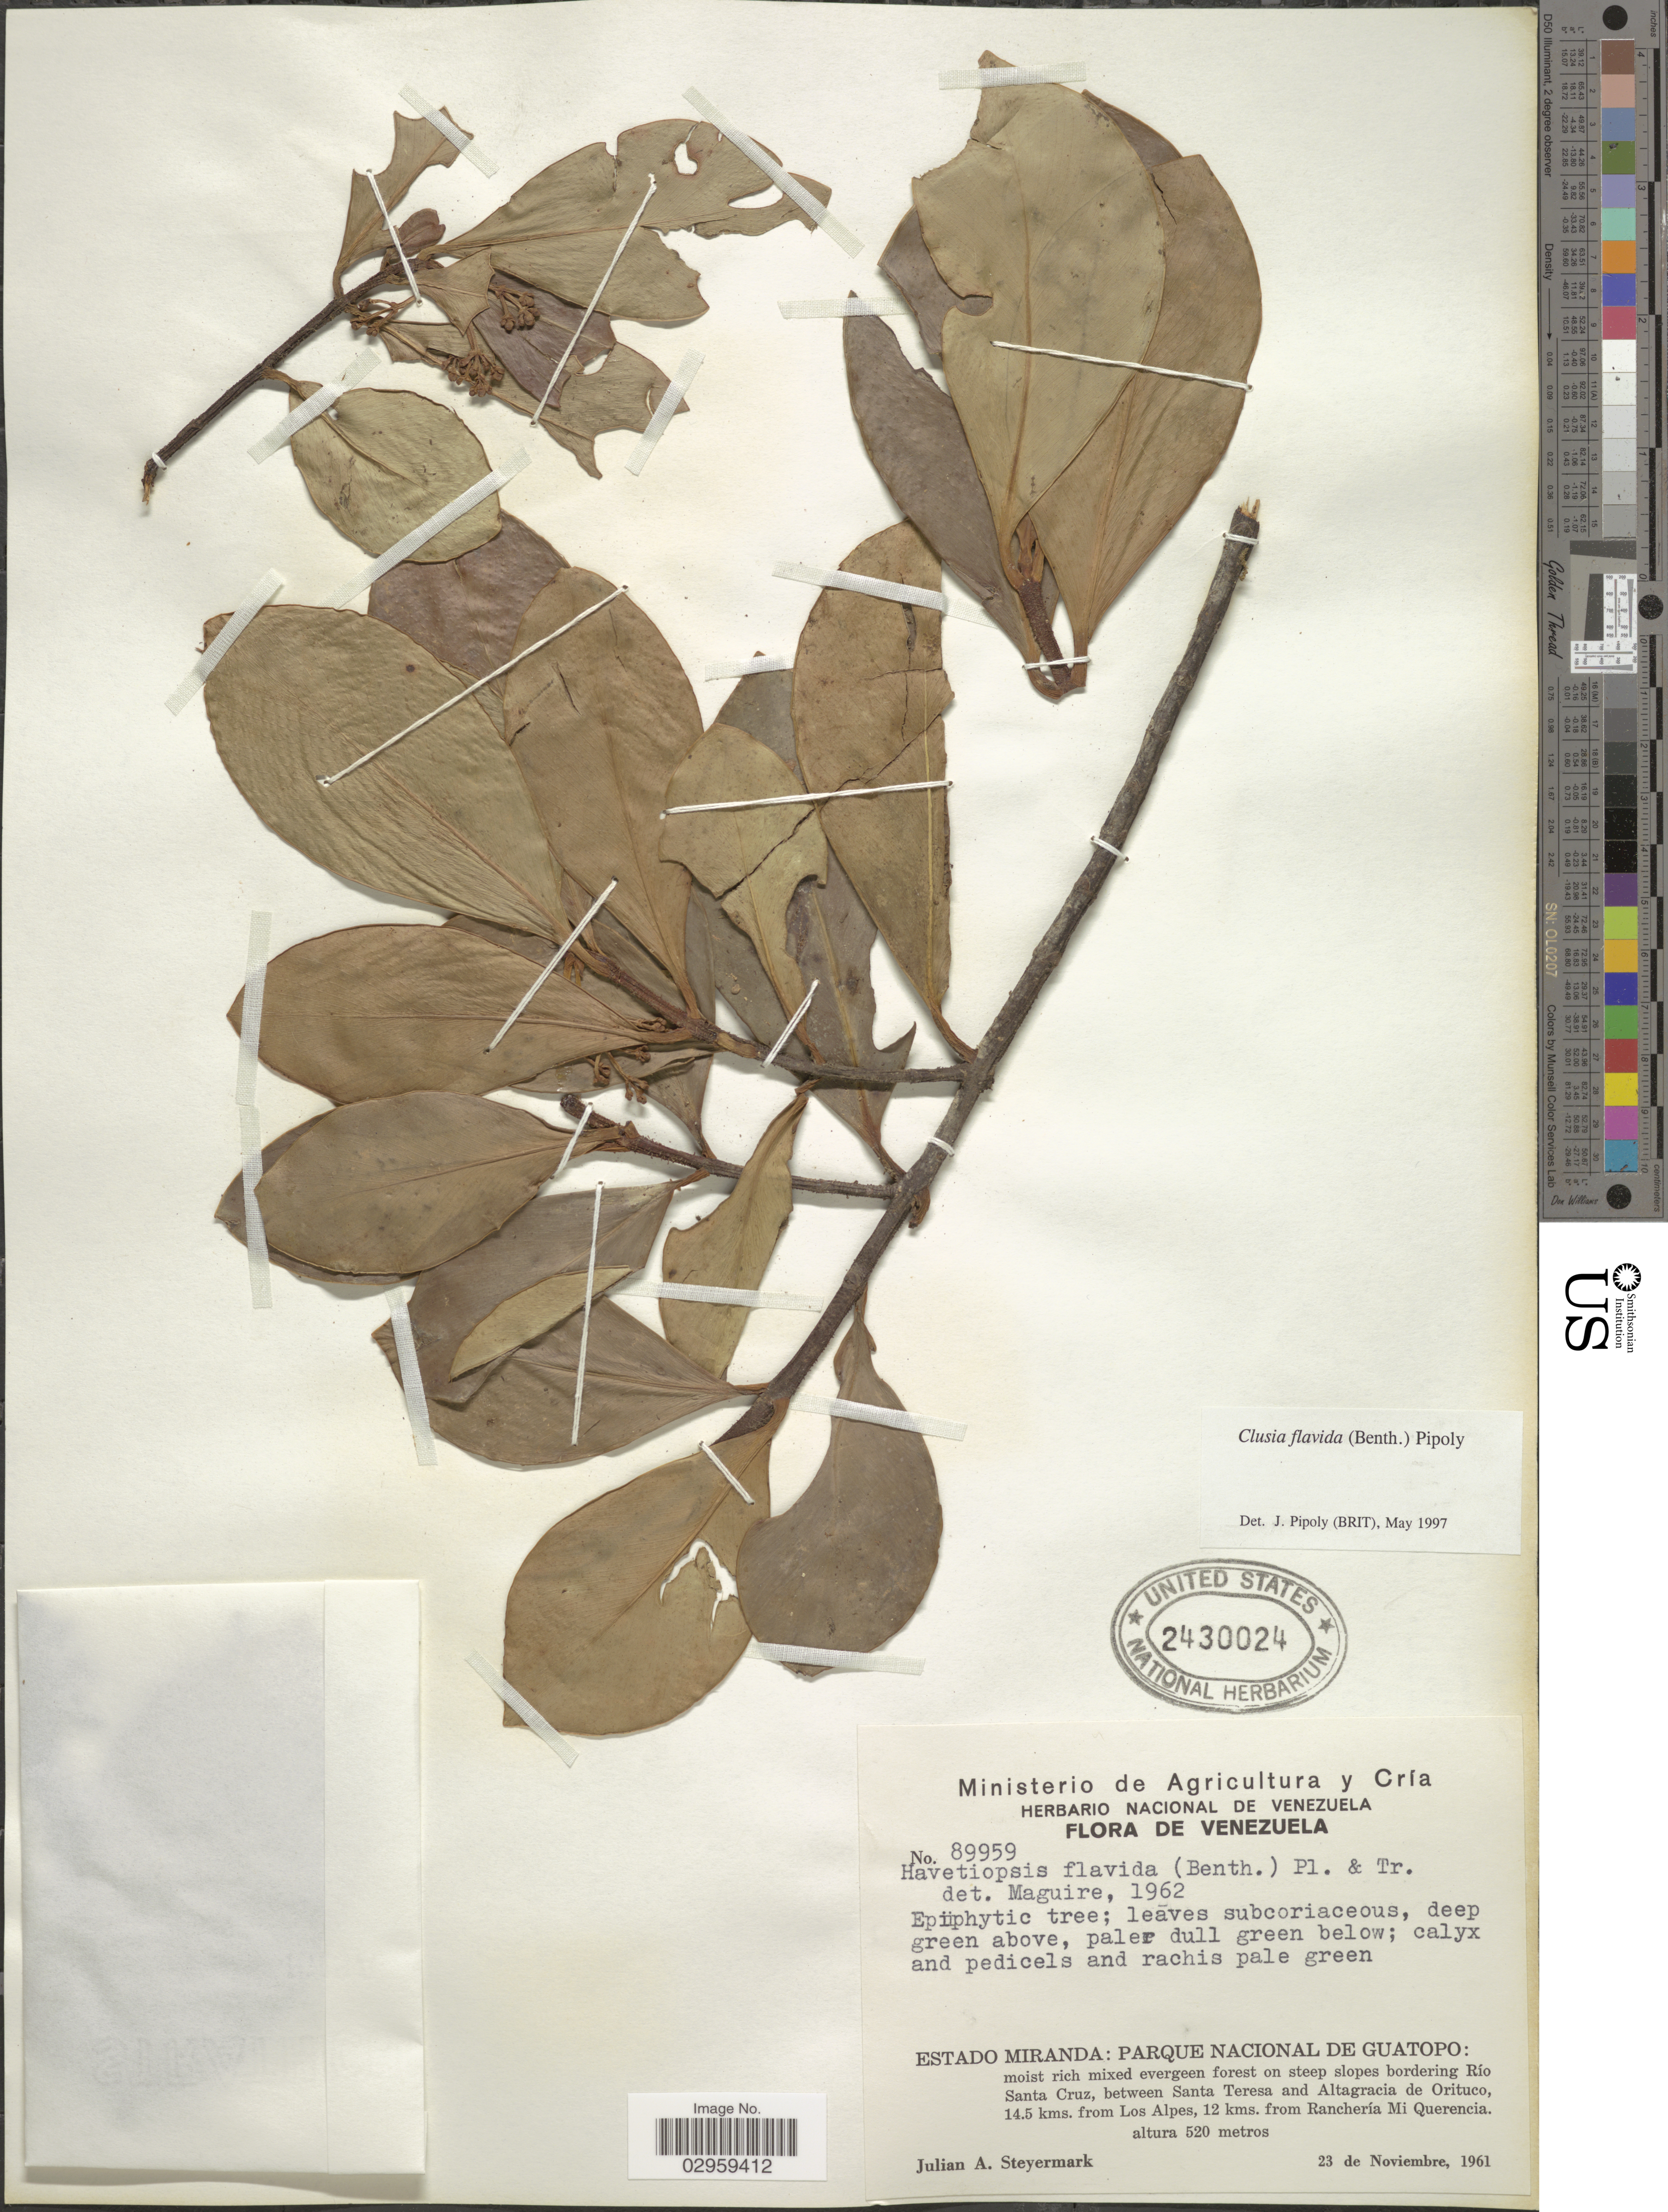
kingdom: Plantae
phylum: Tracheophyta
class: Magnoliopsida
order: Malpighiales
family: Clusiaceae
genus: Havetiopsis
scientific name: Havetiopsis flavida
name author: (Benth.) Planch. & Triana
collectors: J. Steyermark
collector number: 89959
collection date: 1961-11-23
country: Venezuela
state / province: Miranda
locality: Estado Miranda: Parque Nacional de Guatopo: moist rich mixed evergreen forest on steep slopes bordering Río Santa Cruz, between Santa Teresa and Altagracia de Orituco, 14.5 kms. from Los Alpes, 12 kms. from Ranchería Mi Querencia.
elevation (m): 520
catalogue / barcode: US 2430024